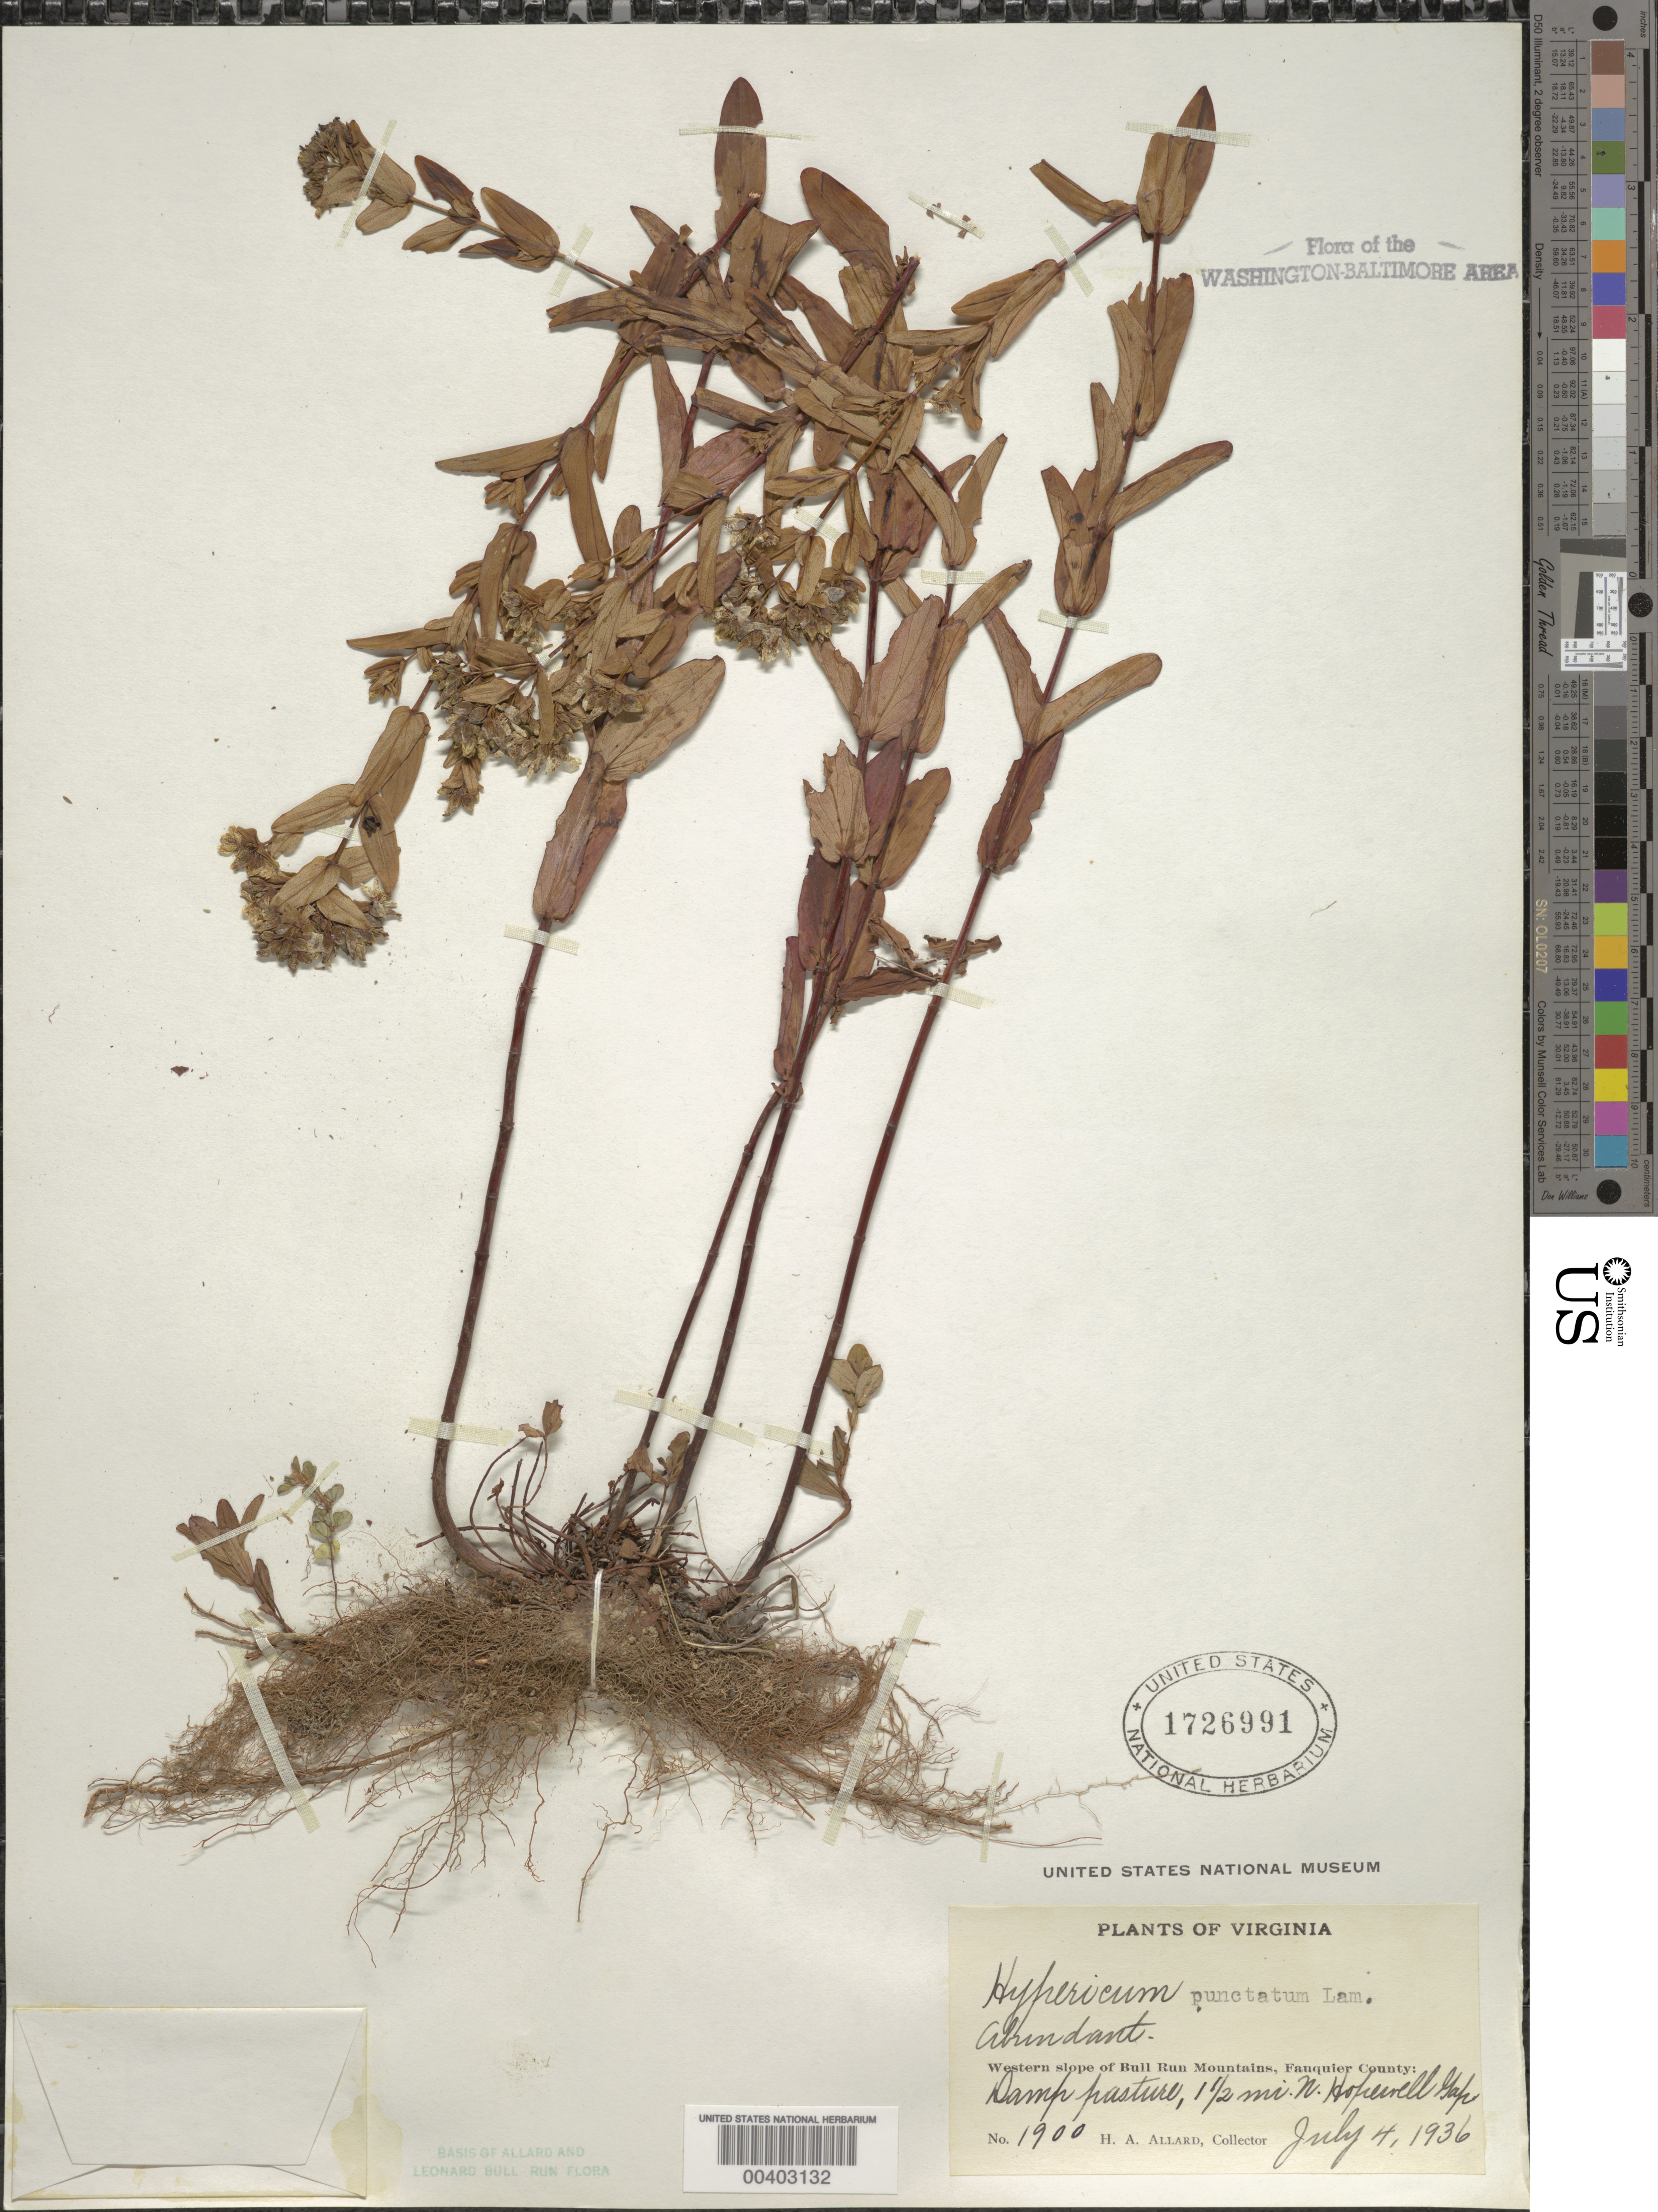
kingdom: Plantae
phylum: Tracheophyta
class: Magnoliopsida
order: Malpighiales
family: Hypericaceae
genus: Hypericum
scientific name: Hypericum punctatum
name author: Lam.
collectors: H. A. Allard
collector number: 1900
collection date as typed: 04 Jul 1936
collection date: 1936-07-04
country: United States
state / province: Virginia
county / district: Fauquier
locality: North of Hopewell Gap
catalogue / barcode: US 1726991